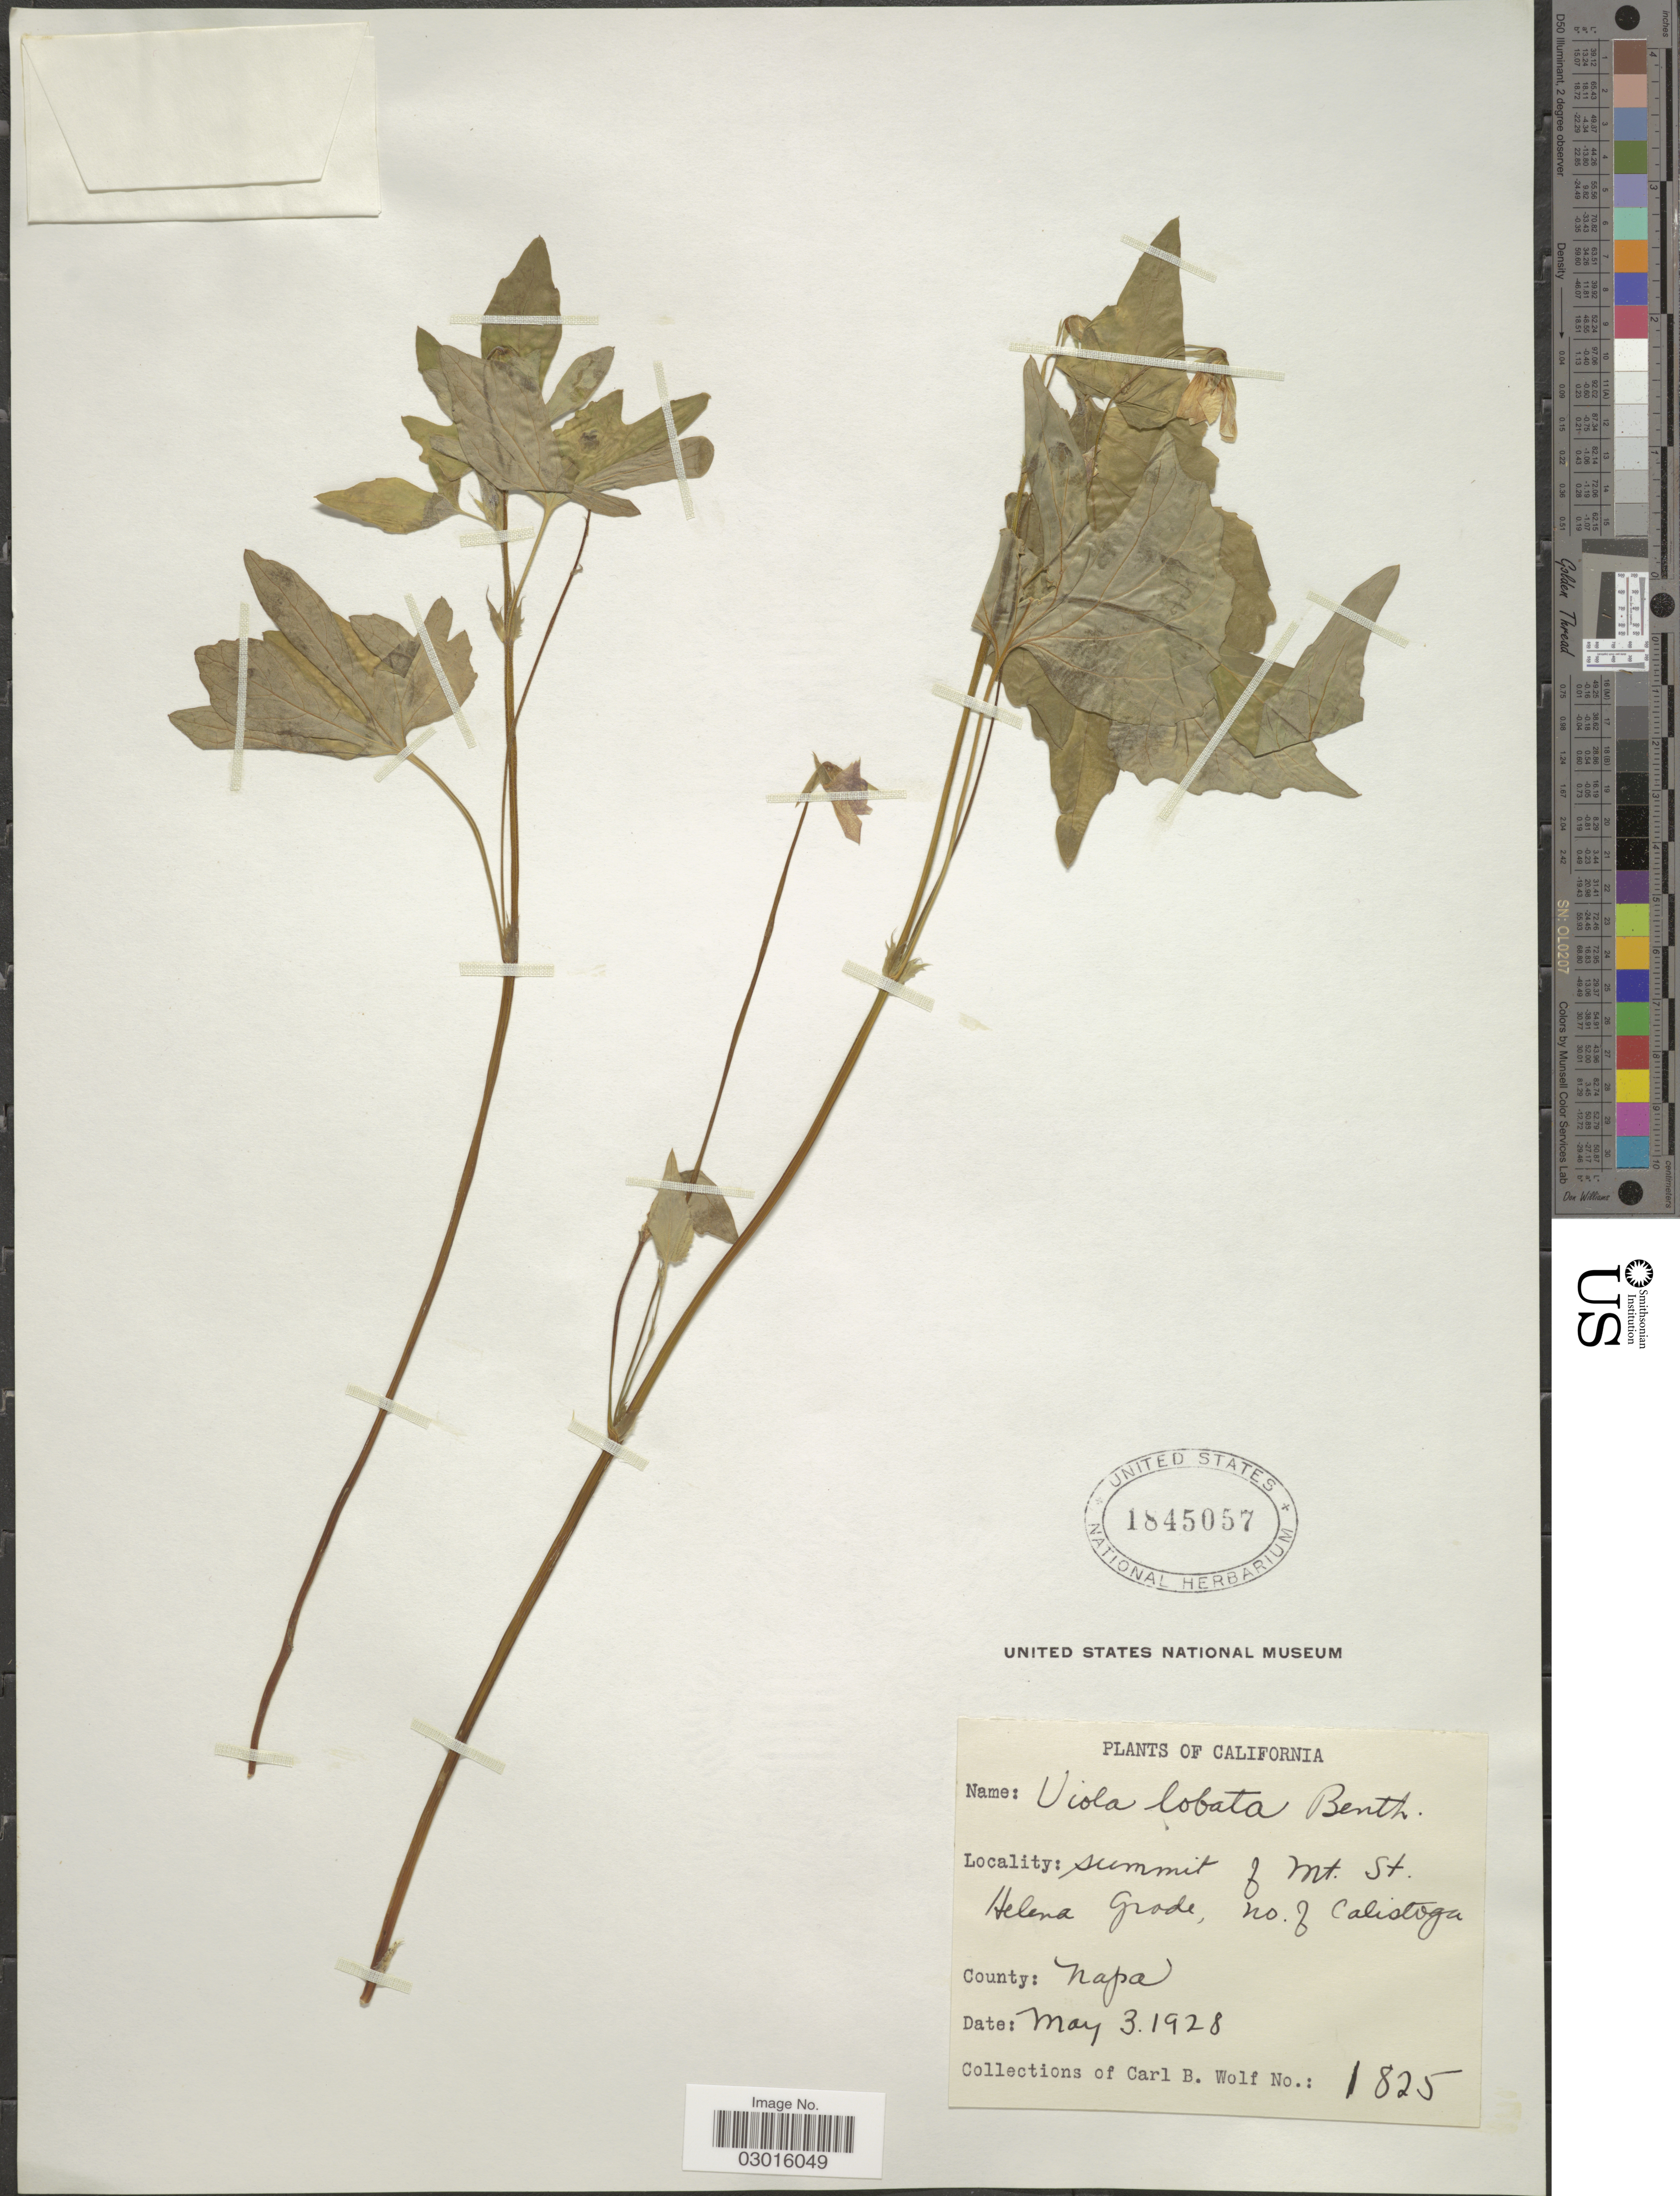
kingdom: Plantae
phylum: Tracheophyta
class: Magnoliopsida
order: Malpighiales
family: Violaceae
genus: Viola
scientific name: Viola lobata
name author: Benth.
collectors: C. B. Wolf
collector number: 1825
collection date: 1928-05-03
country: United States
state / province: California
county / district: Napa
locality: Summit of Mt. St. Helena Grade, no. f Calistoga, County: Napa.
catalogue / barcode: US 1845057